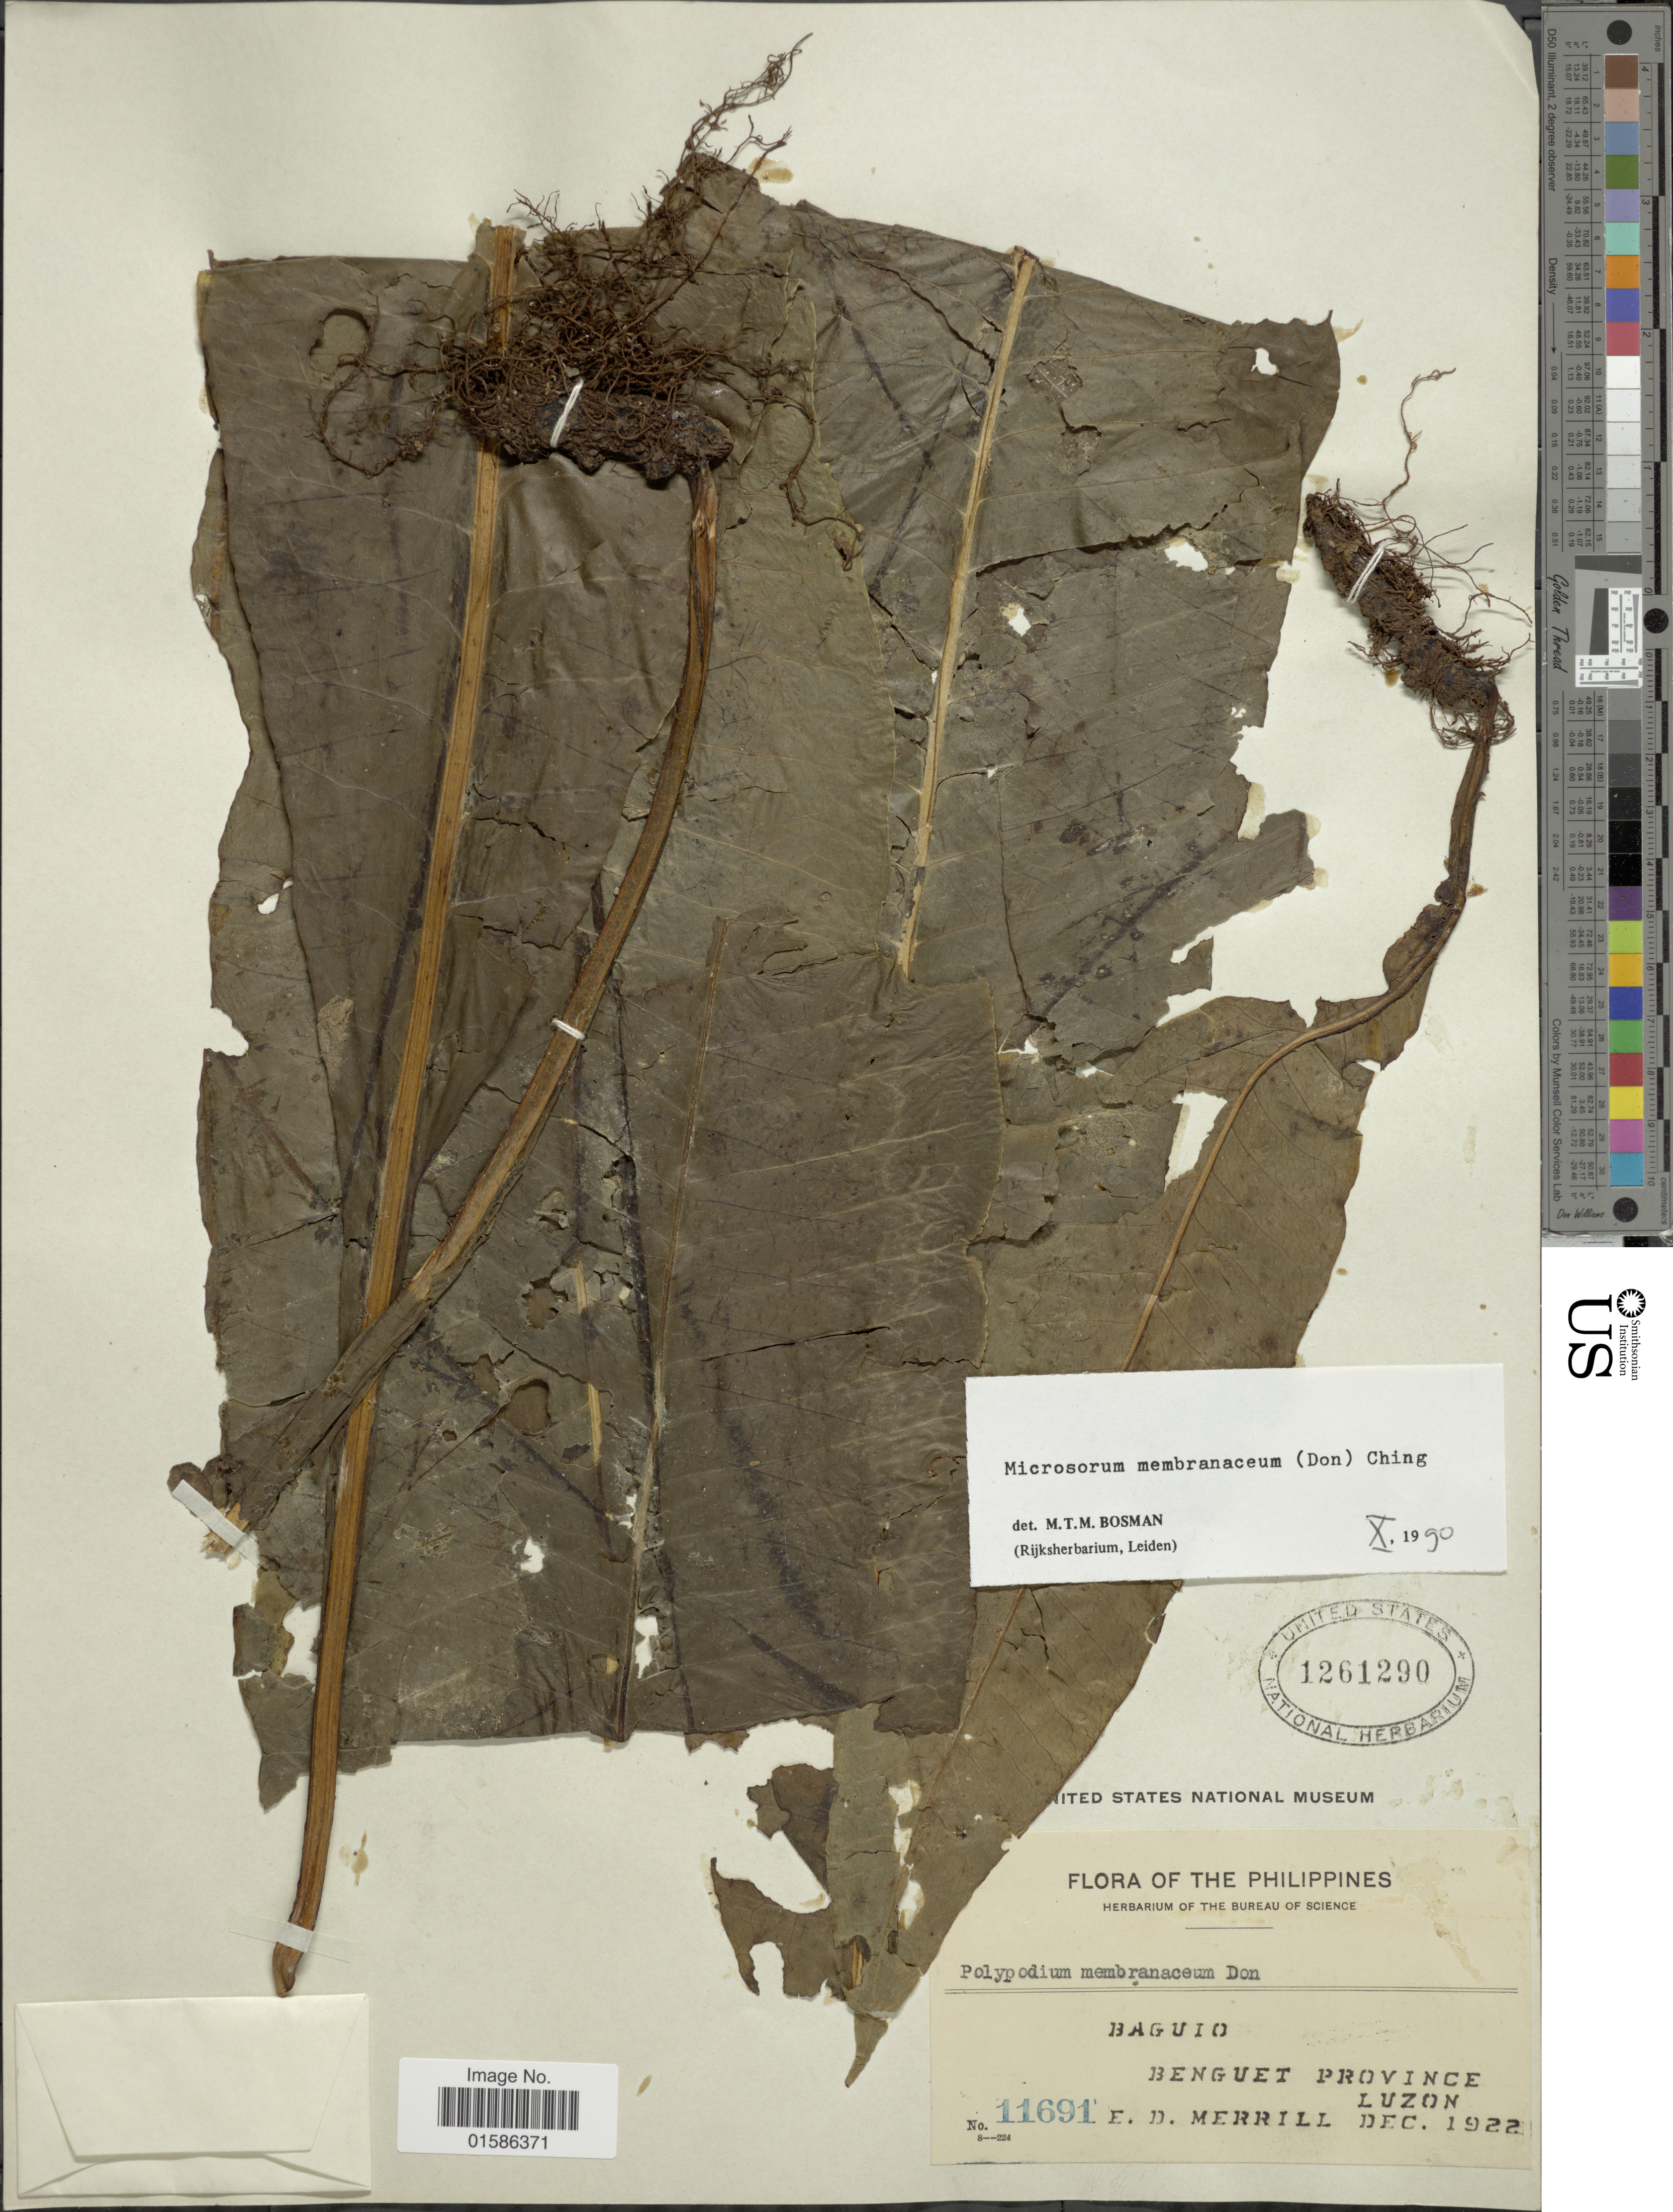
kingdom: Plantae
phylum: Tracheophyta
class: Polypodiopsida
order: Polypodiales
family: Polypodiaceae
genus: Microsorum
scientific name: Microsorum membranaceum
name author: (D. Don) Ching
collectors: E. D. Merrill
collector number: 11691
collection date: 1922-12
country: Philippines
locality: Baguio, Benguet Province, Luzon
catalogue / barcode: US 1261290